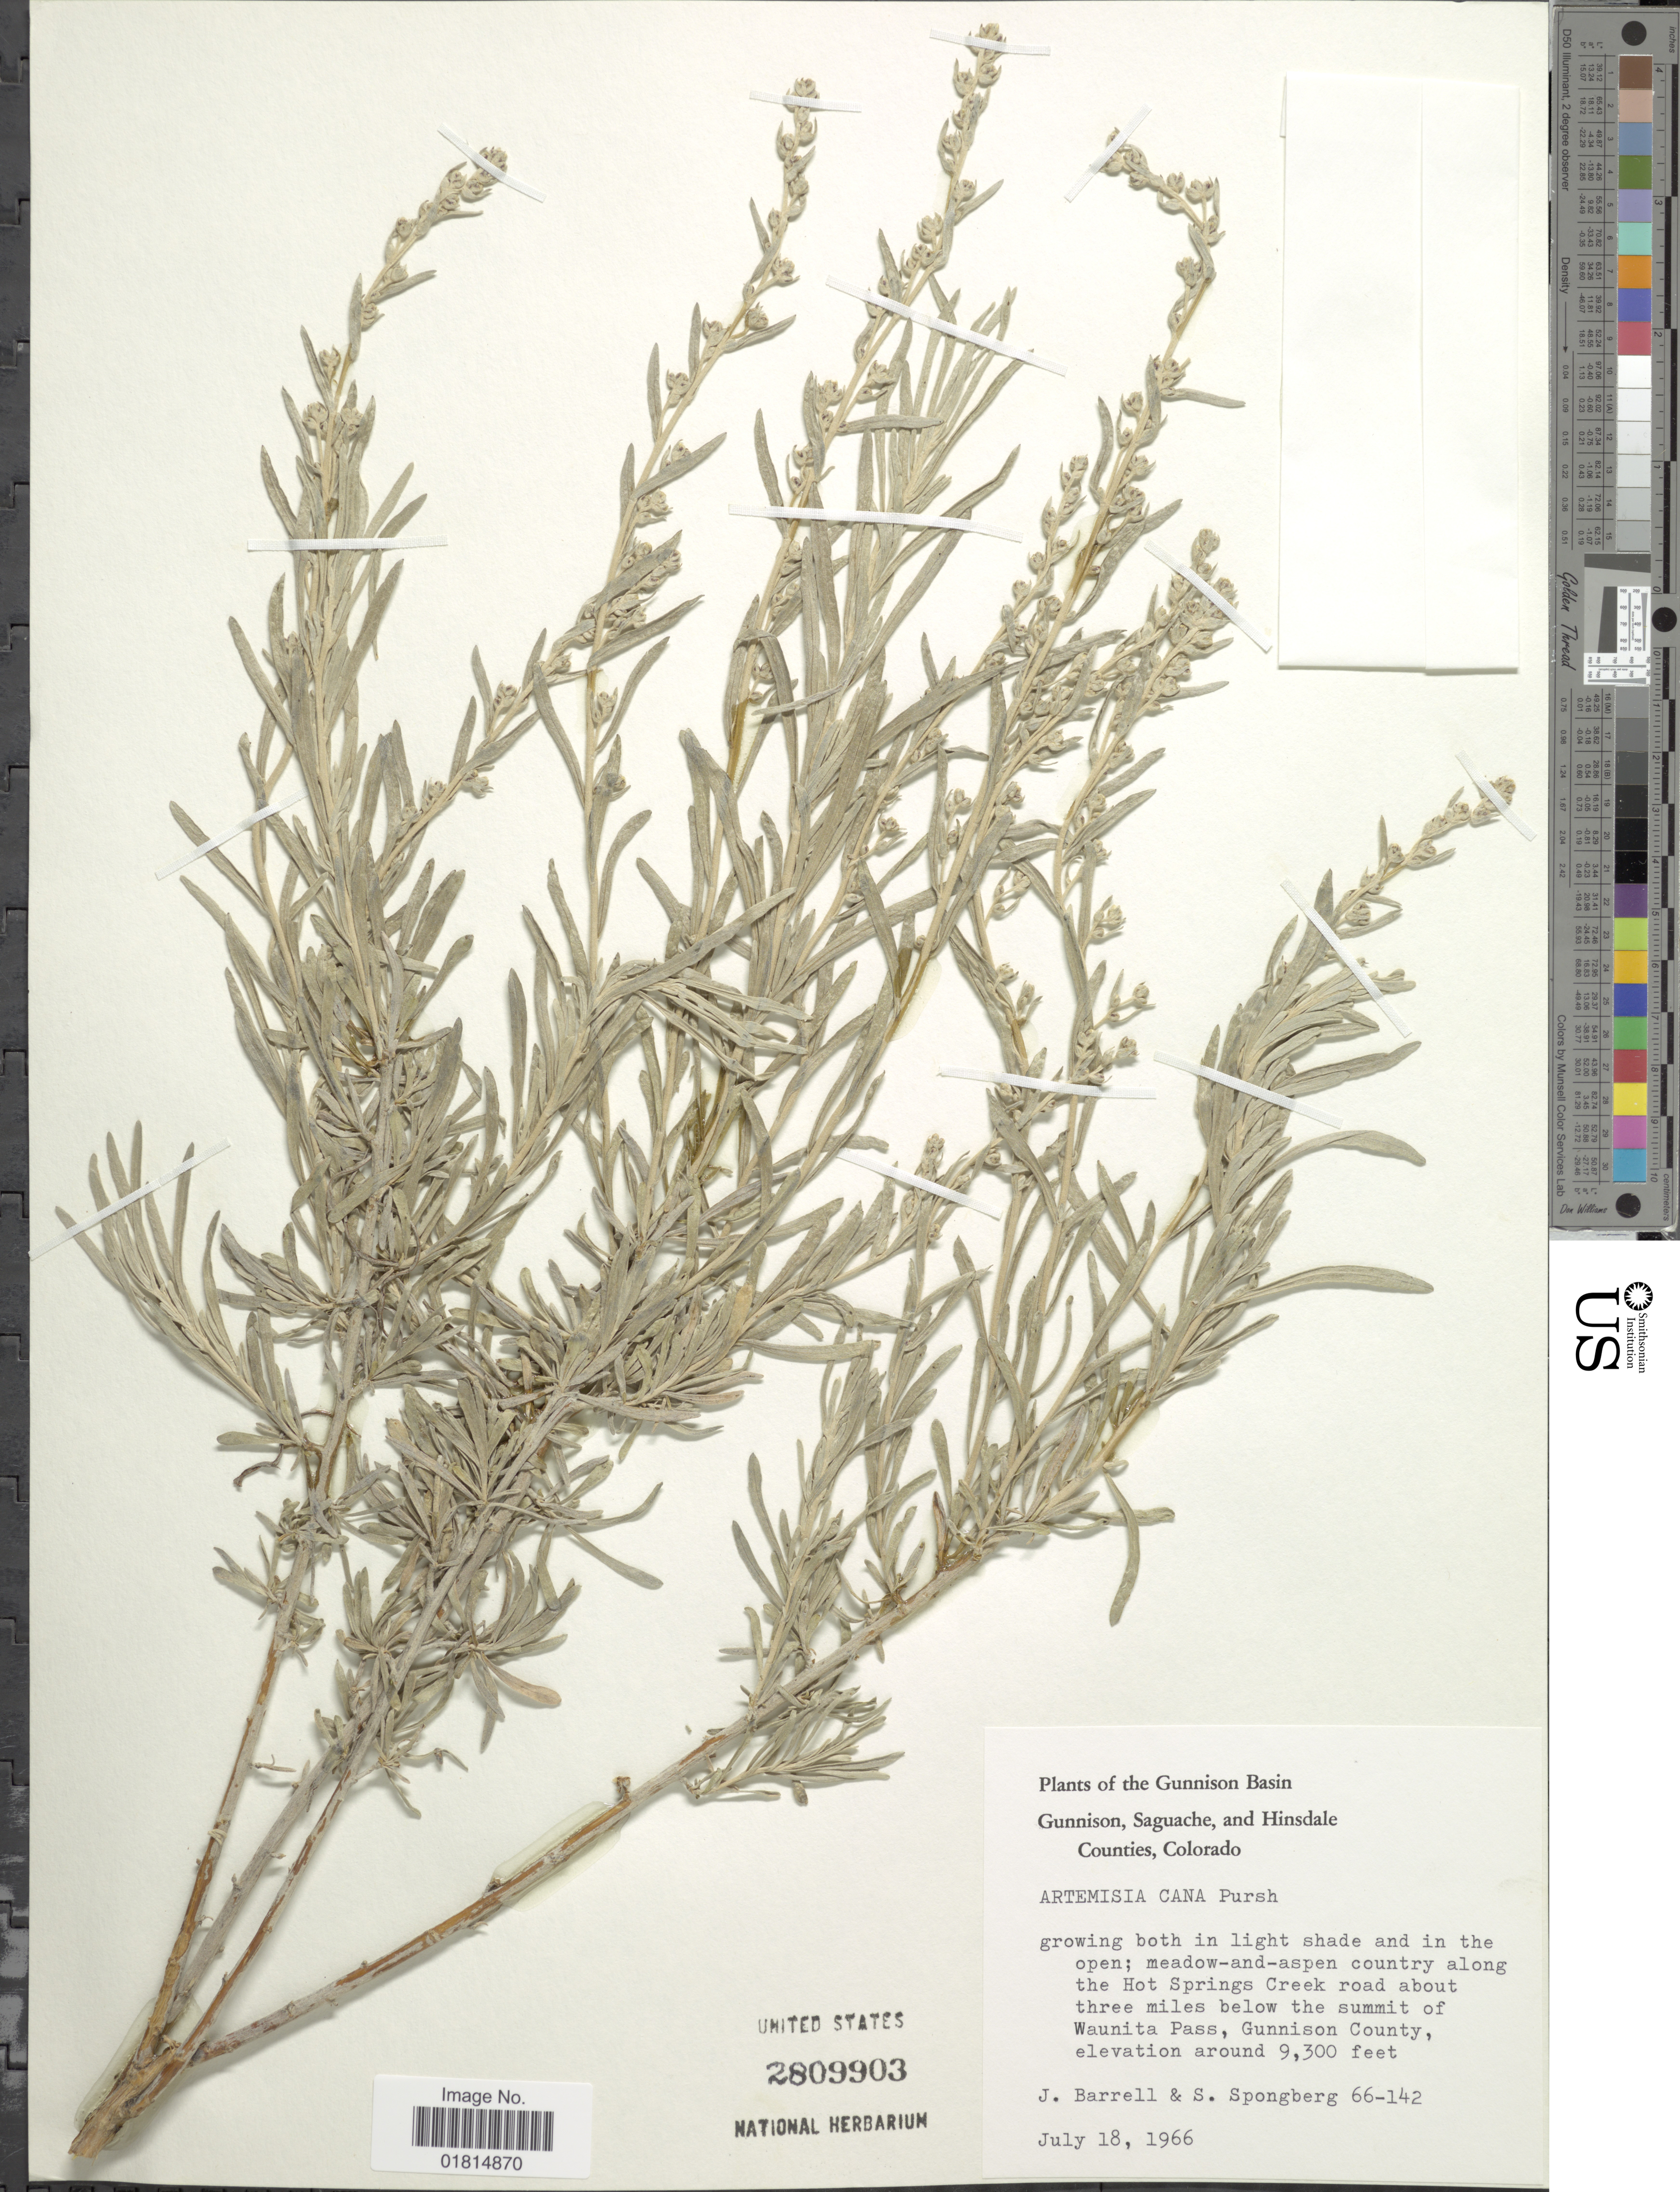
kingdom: Plantae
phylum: Tracheophyta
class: Magnoliopsida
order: Asterales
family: Asteraceae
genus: Artemisia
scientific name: Artemisia cana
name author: Pursh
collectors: J. Barrell & S. A.Spongberg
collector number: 66-142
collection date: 1966-07-18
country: United States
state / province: Colorado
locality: Gunnison Basin. Gunnison, Saguache, and Hinsdale Counties, Colorado. Meadow-and-aspen country along the Hot Springs Creek road about three miles below the summit of Waunita Pass, Gunnison County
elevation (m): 2835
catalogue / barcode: US 2809903